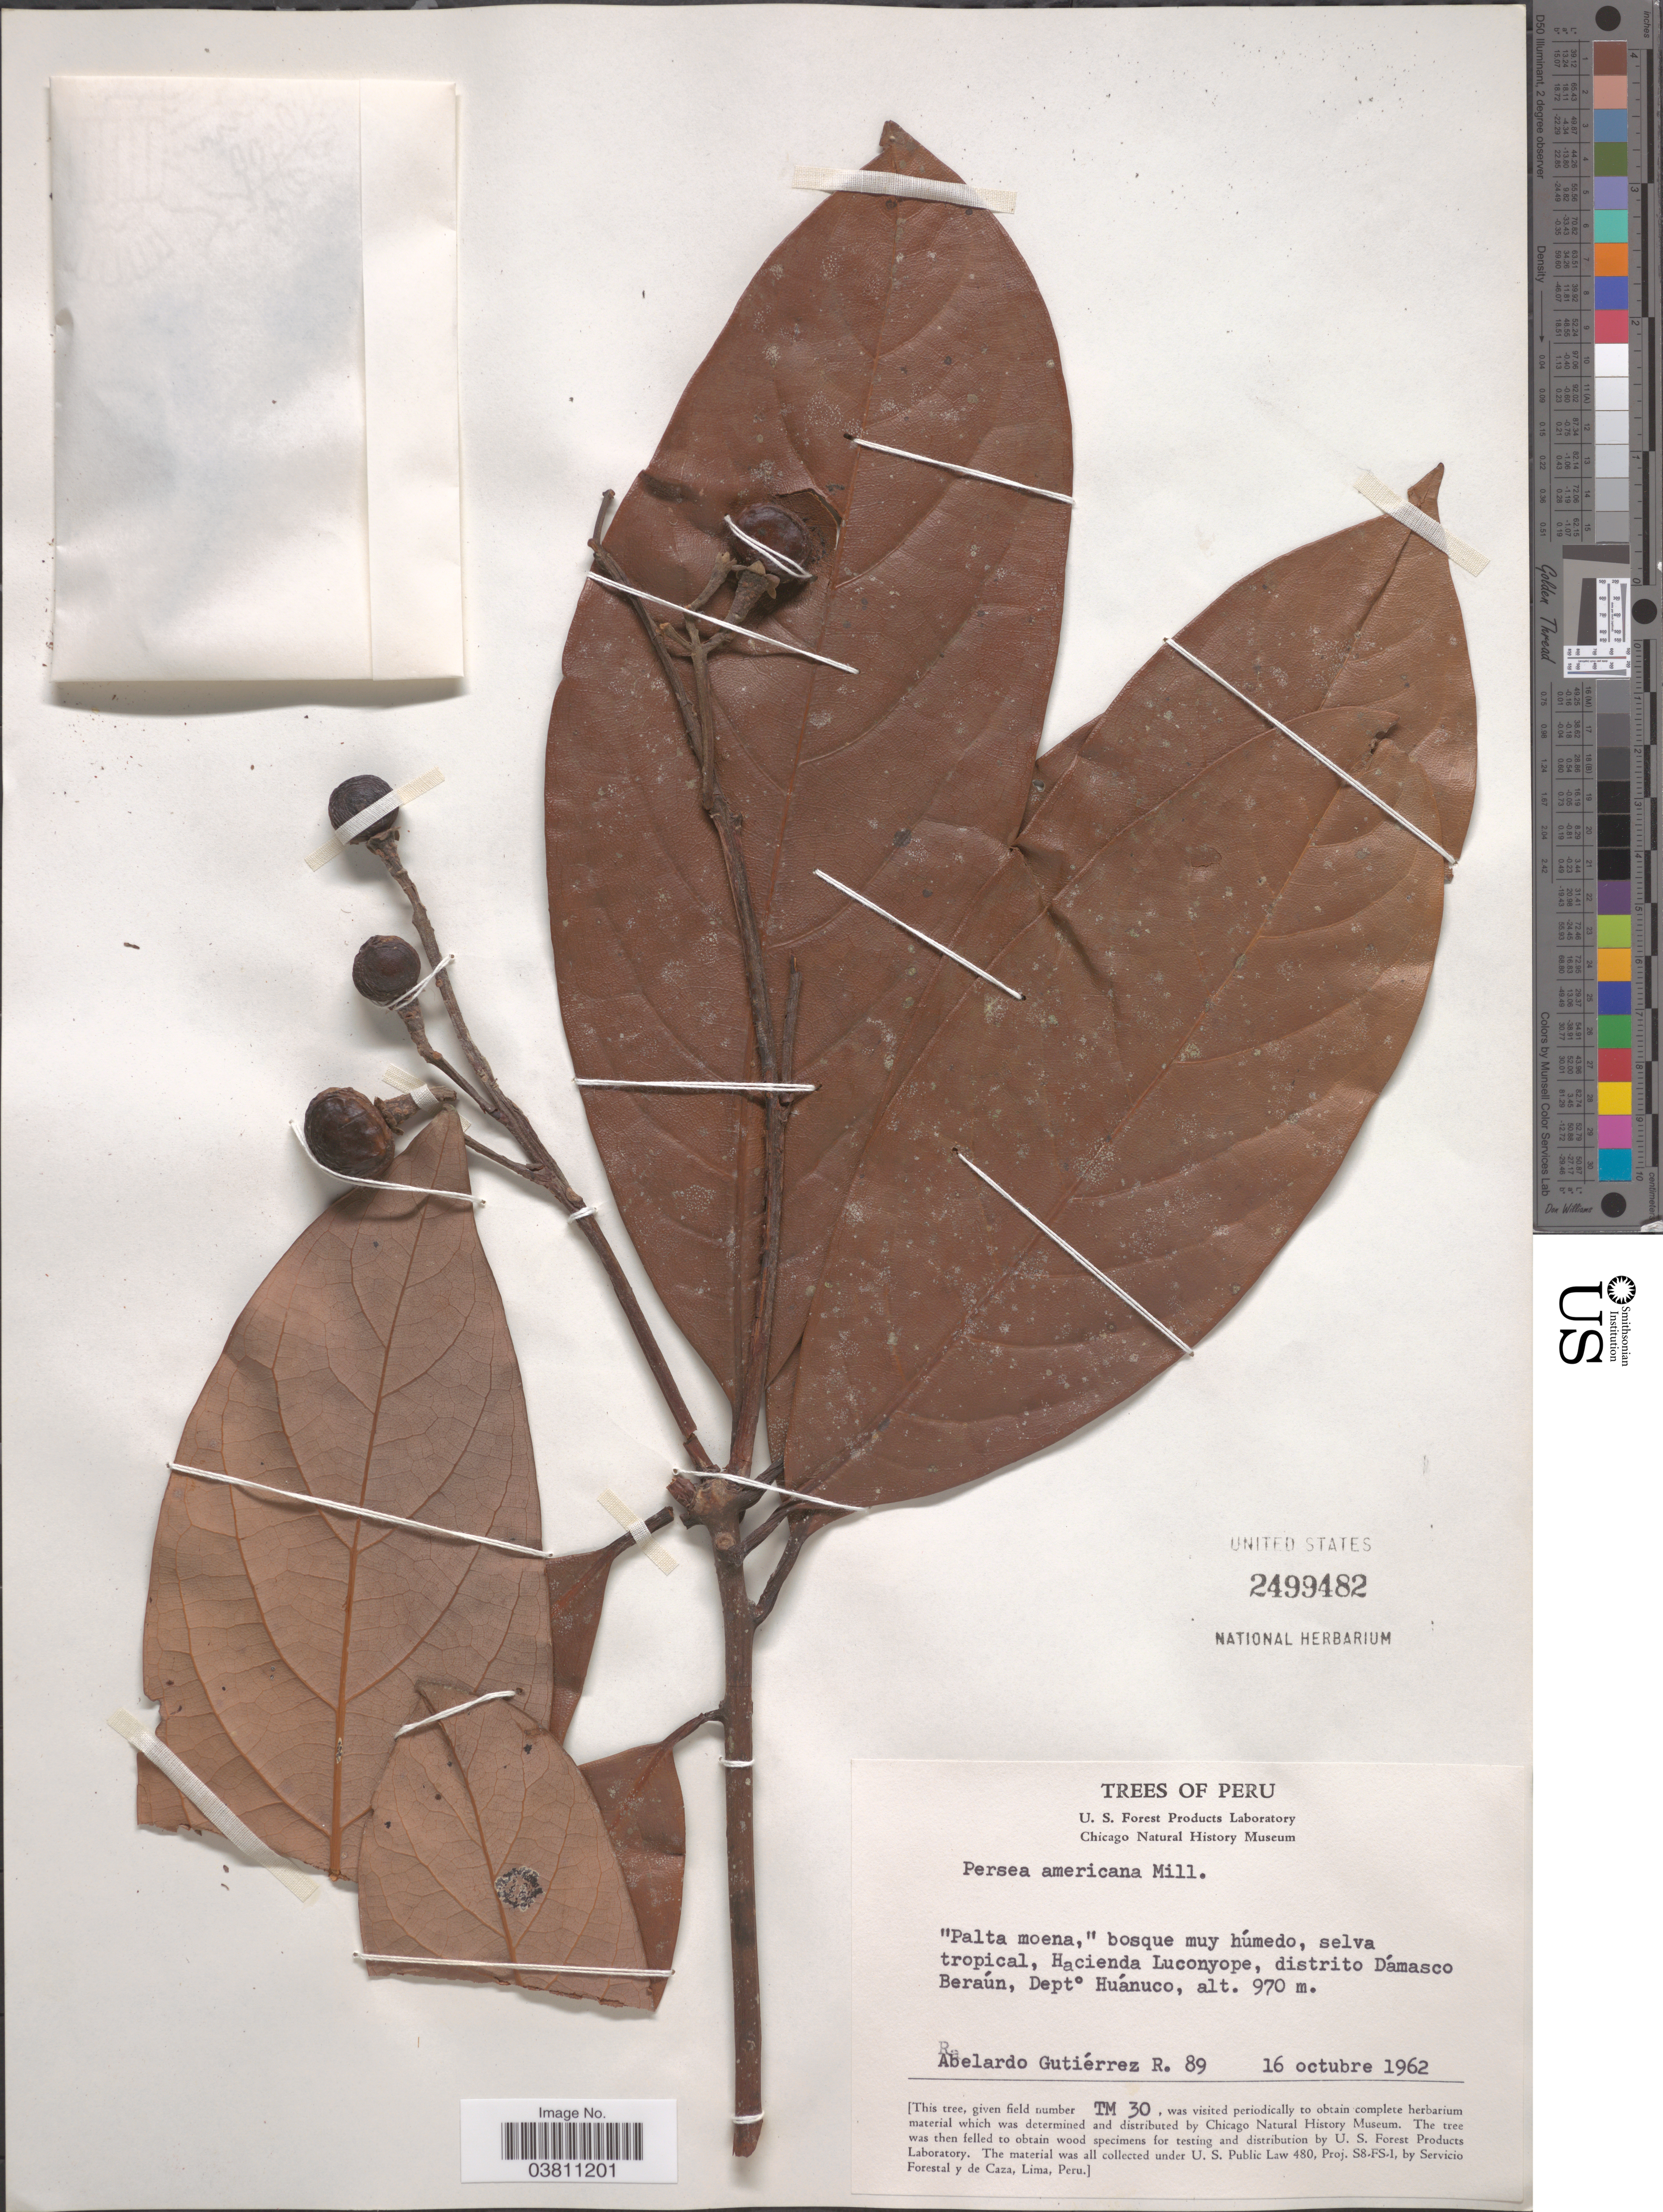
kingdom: Plantae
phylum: Tracheophyta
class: Magnoliopsida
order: Laurales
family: Lauraceae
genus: Persea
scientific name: Persea americana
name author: Mill.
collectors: A. Gutiérrez R.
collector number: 89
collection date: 1962-10-16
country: Peru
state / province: Huánuco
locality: Hacienda Luconyope, distrito Dámasco Beraún, Depto. Huánuco.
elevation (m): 970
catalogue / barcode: US 2499482